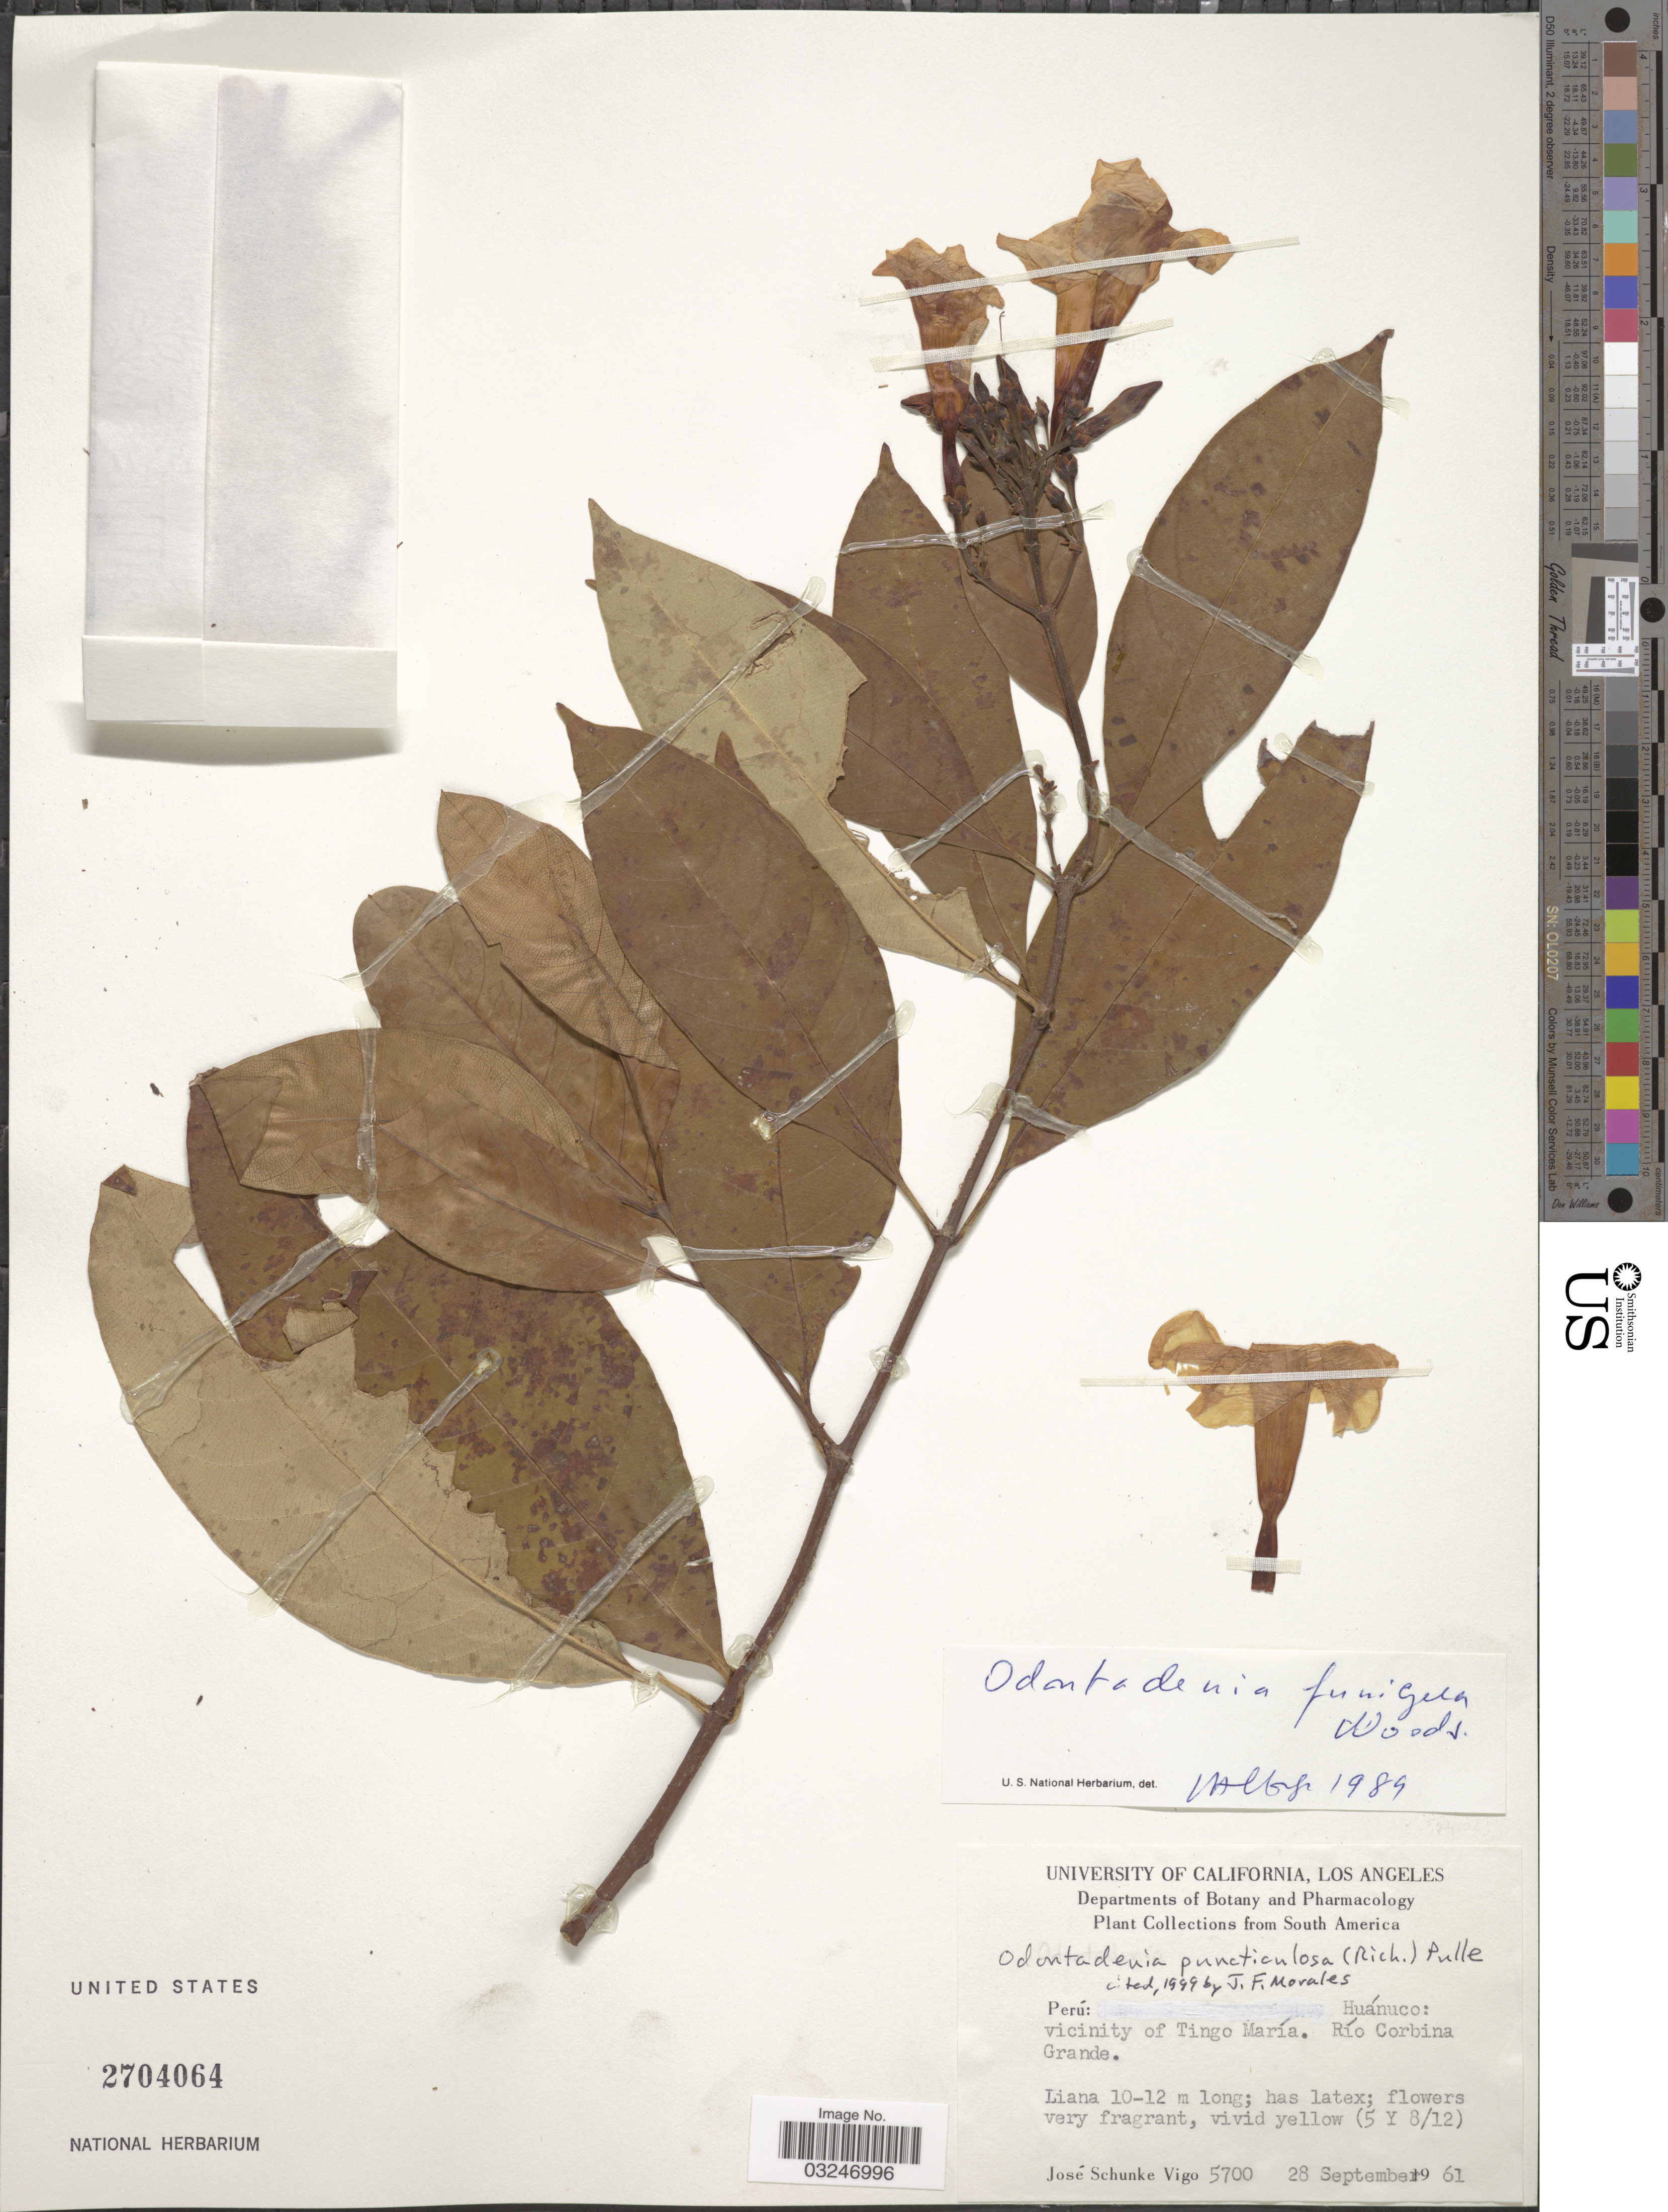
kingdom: Plantae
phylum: Tracheophyta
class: Magnoliopsida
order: Gentianales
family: Apocynaceae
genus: Odontadenia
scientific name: Odontadenia puncticulosa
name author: (Rich.) Pulle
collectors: J. Schunke Vigo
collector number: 5700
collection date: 1961-09-28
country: Peru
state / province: Huánuco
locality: Vicinity of Tingo María. Río Corbina Grande.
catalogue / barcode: US 2704064